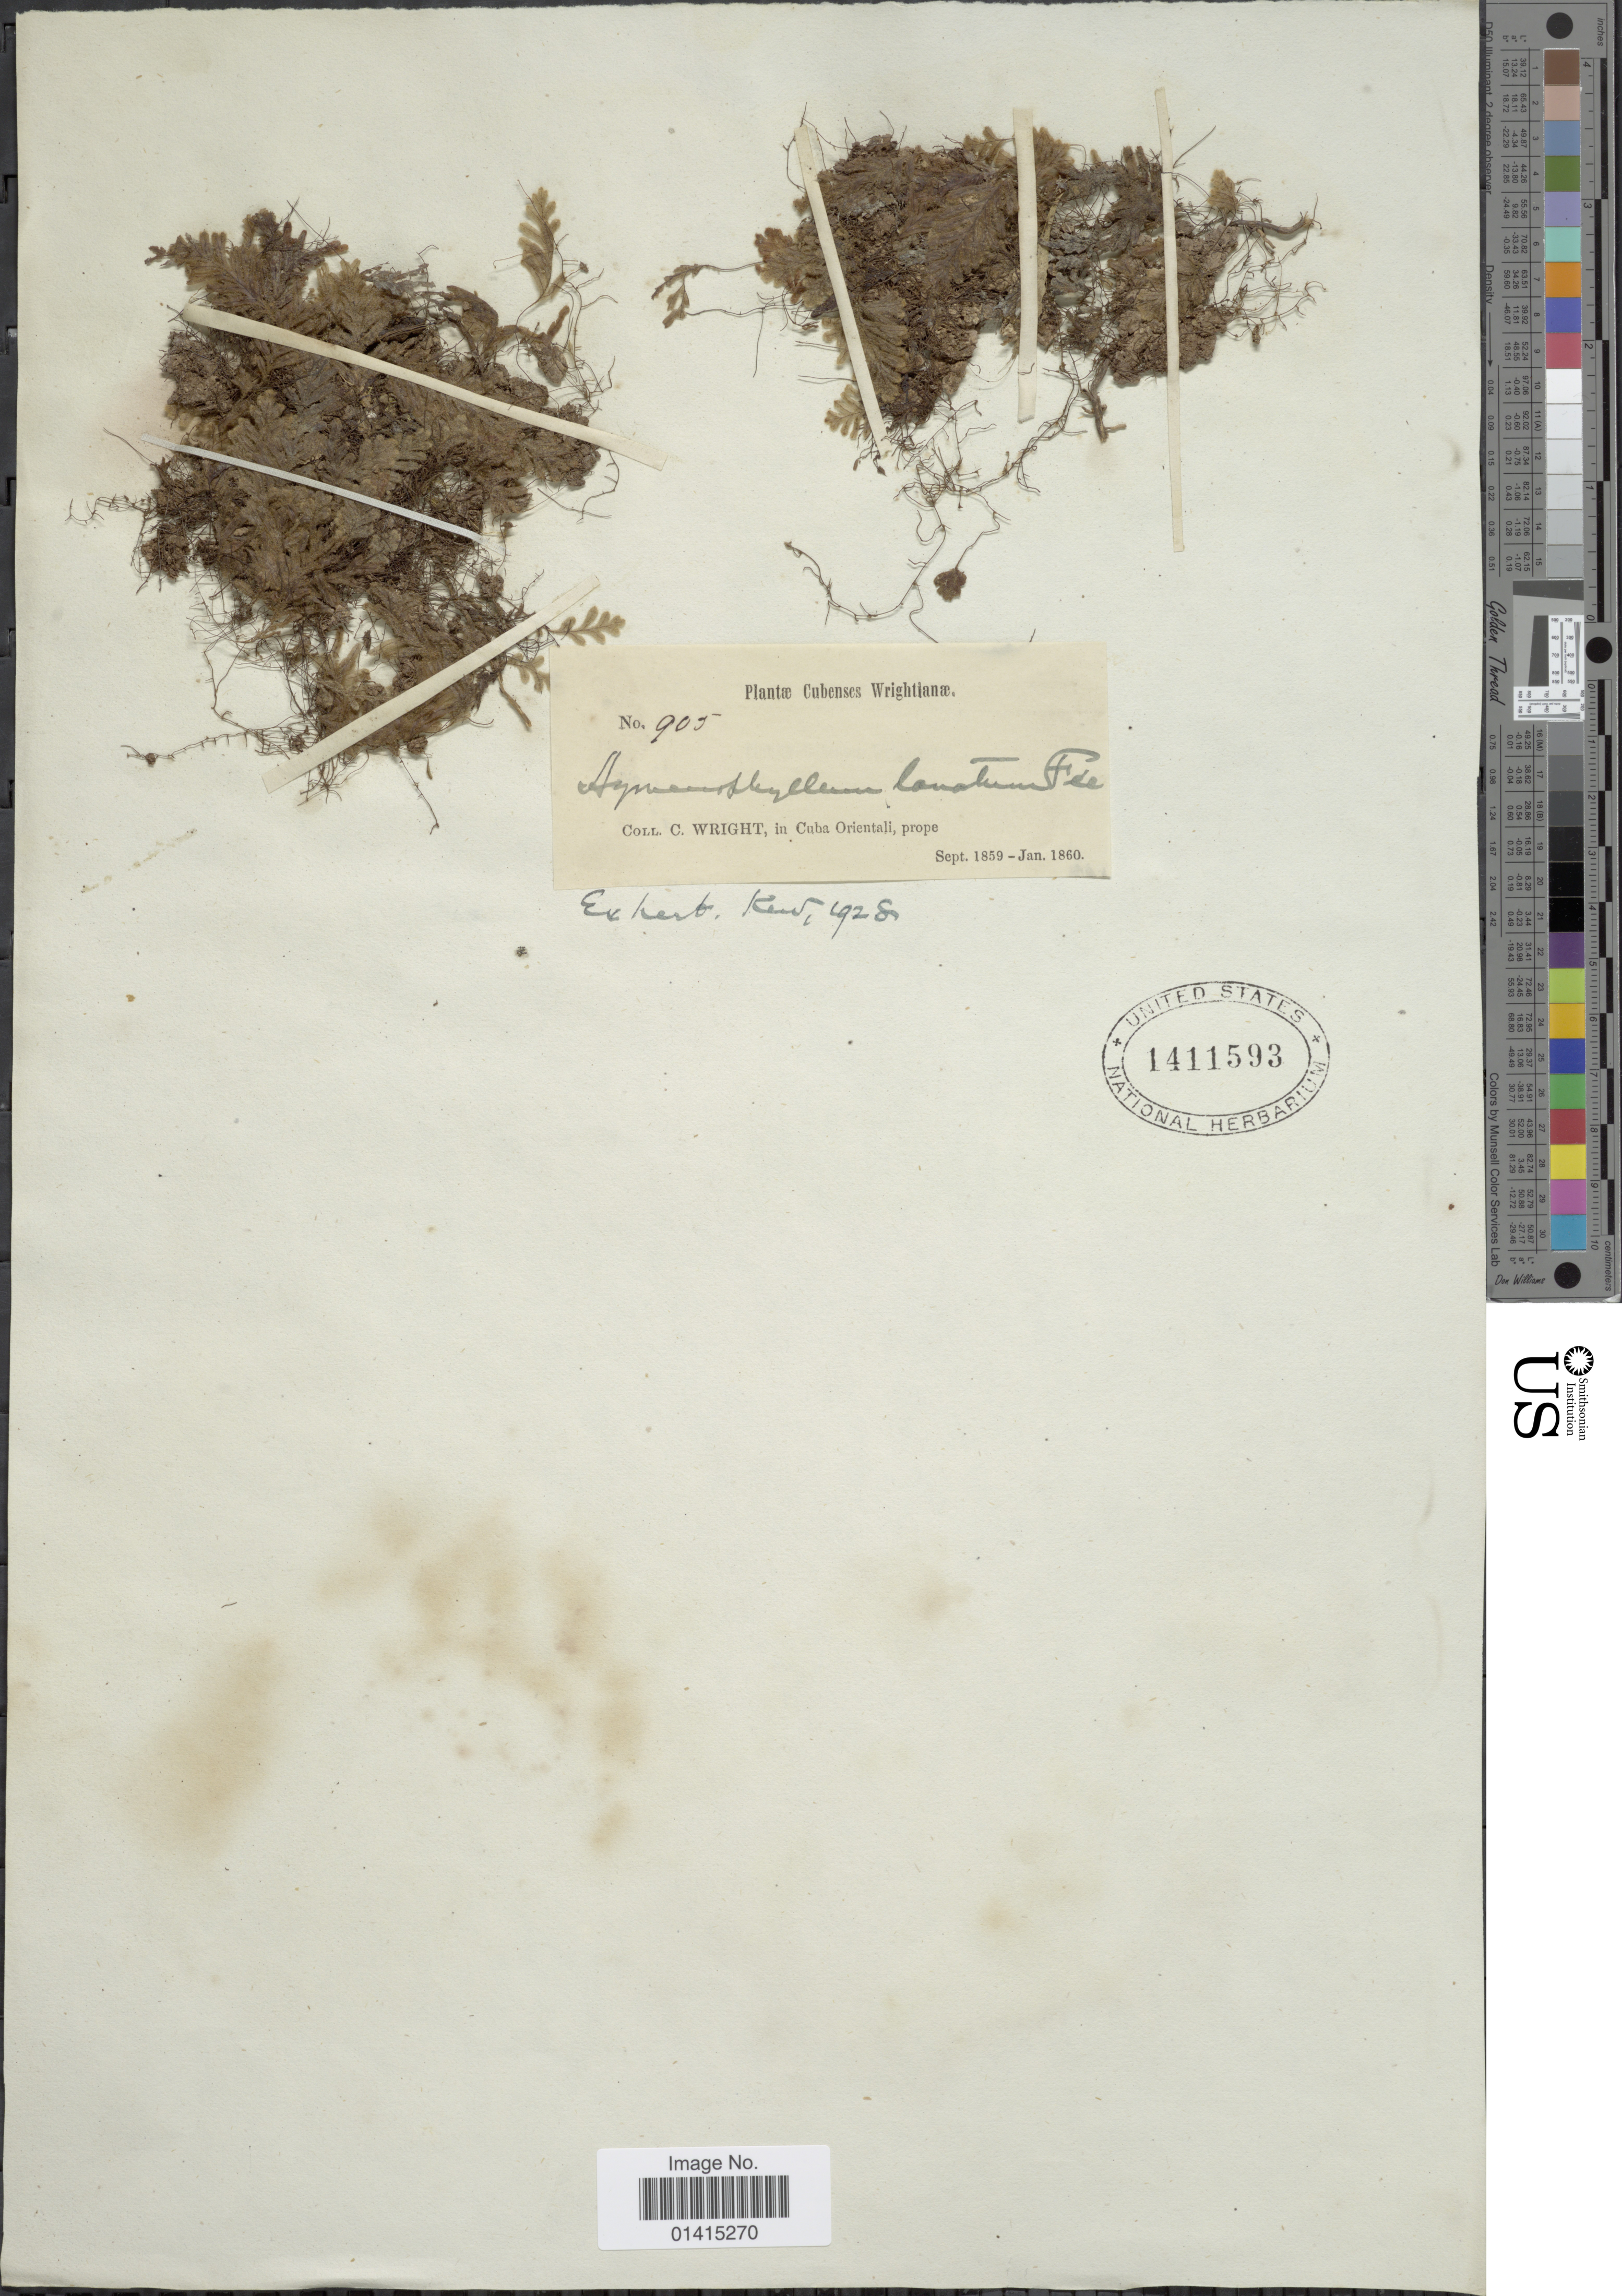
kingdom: Plantae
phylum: Tracheophyta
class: Polypodiopsida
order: Hymenophyllales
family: Hymenophyllaceae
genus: Hymenophyllum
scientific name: Hymenophyllum lanatum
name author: Fée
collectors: C. Wright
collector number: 905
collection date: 1859-09/1860-01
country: Cuba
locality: In cuba Orientali, prope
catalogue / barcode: US 1411593